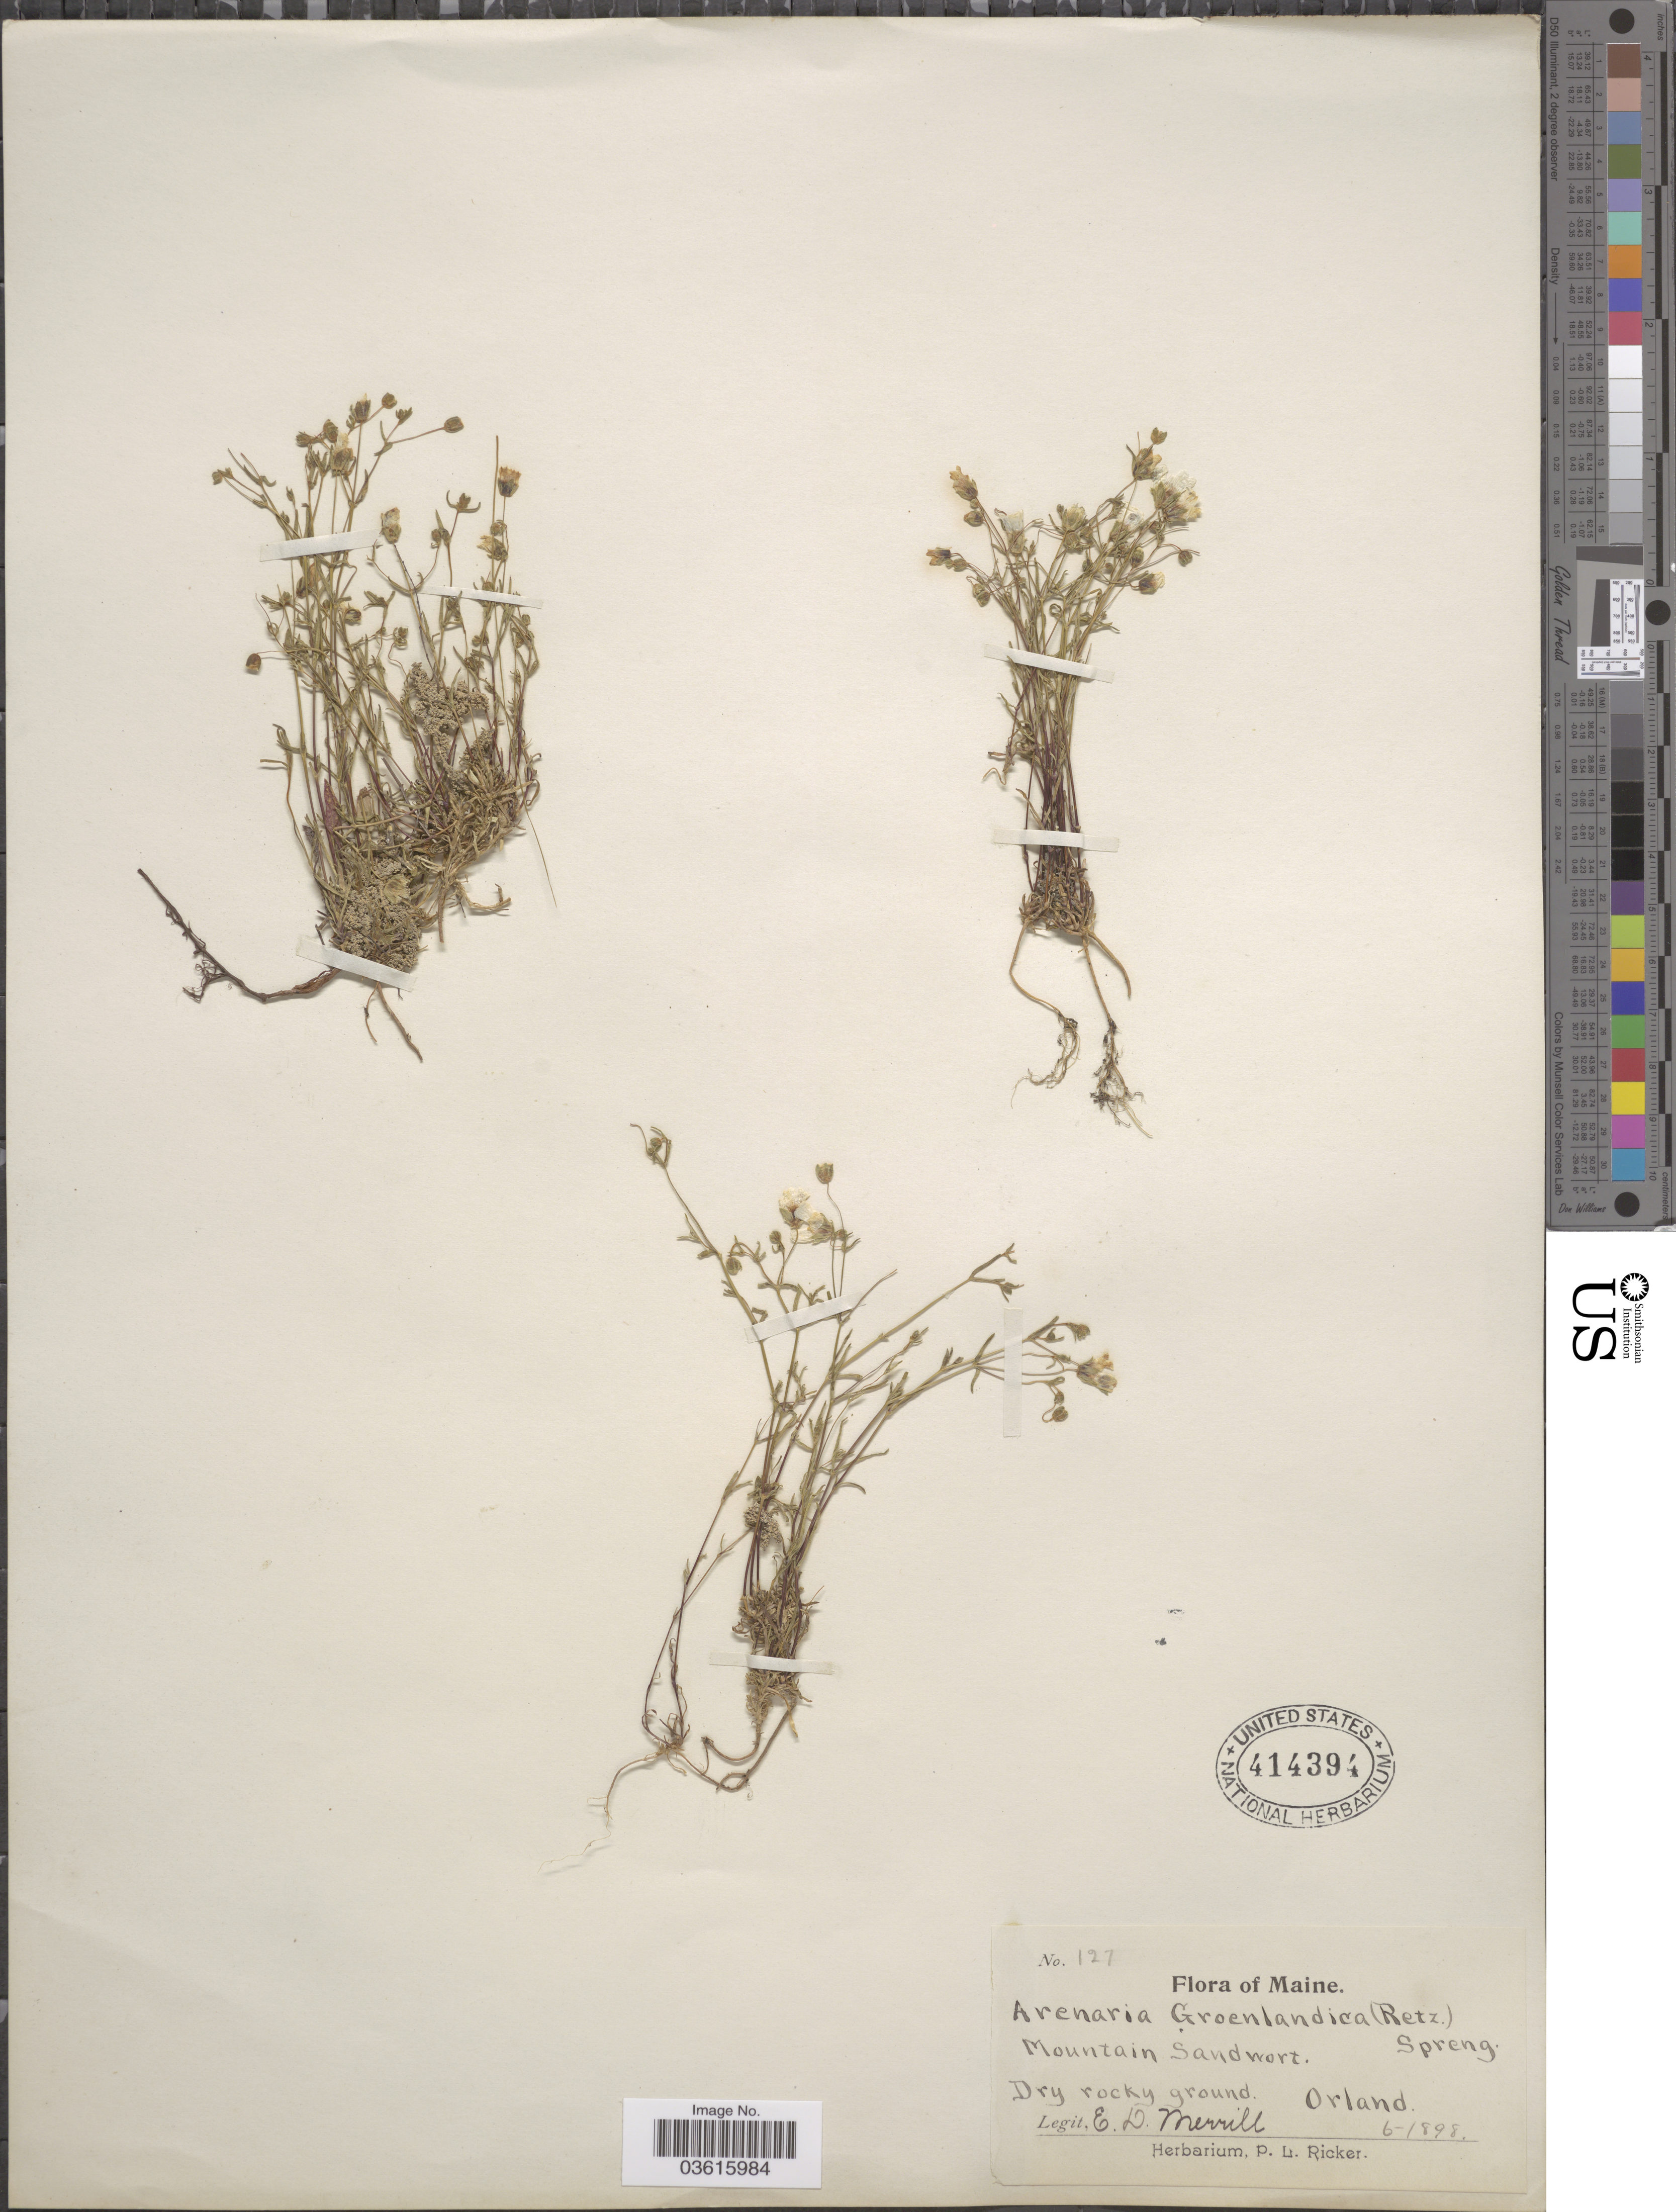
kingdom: Plantae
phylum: Tracheophyta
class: Magnoliopsida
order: Caryophyllales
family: Caryophyllaceae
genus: Minuartia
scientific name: Minuartia groenlandica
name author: (Retz.) Ostenf.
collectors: E. D. Merrill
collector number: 127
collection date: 1898-06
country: United States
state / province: Maine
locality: Mountain Sandwort. Orland.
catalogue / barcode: US 414394